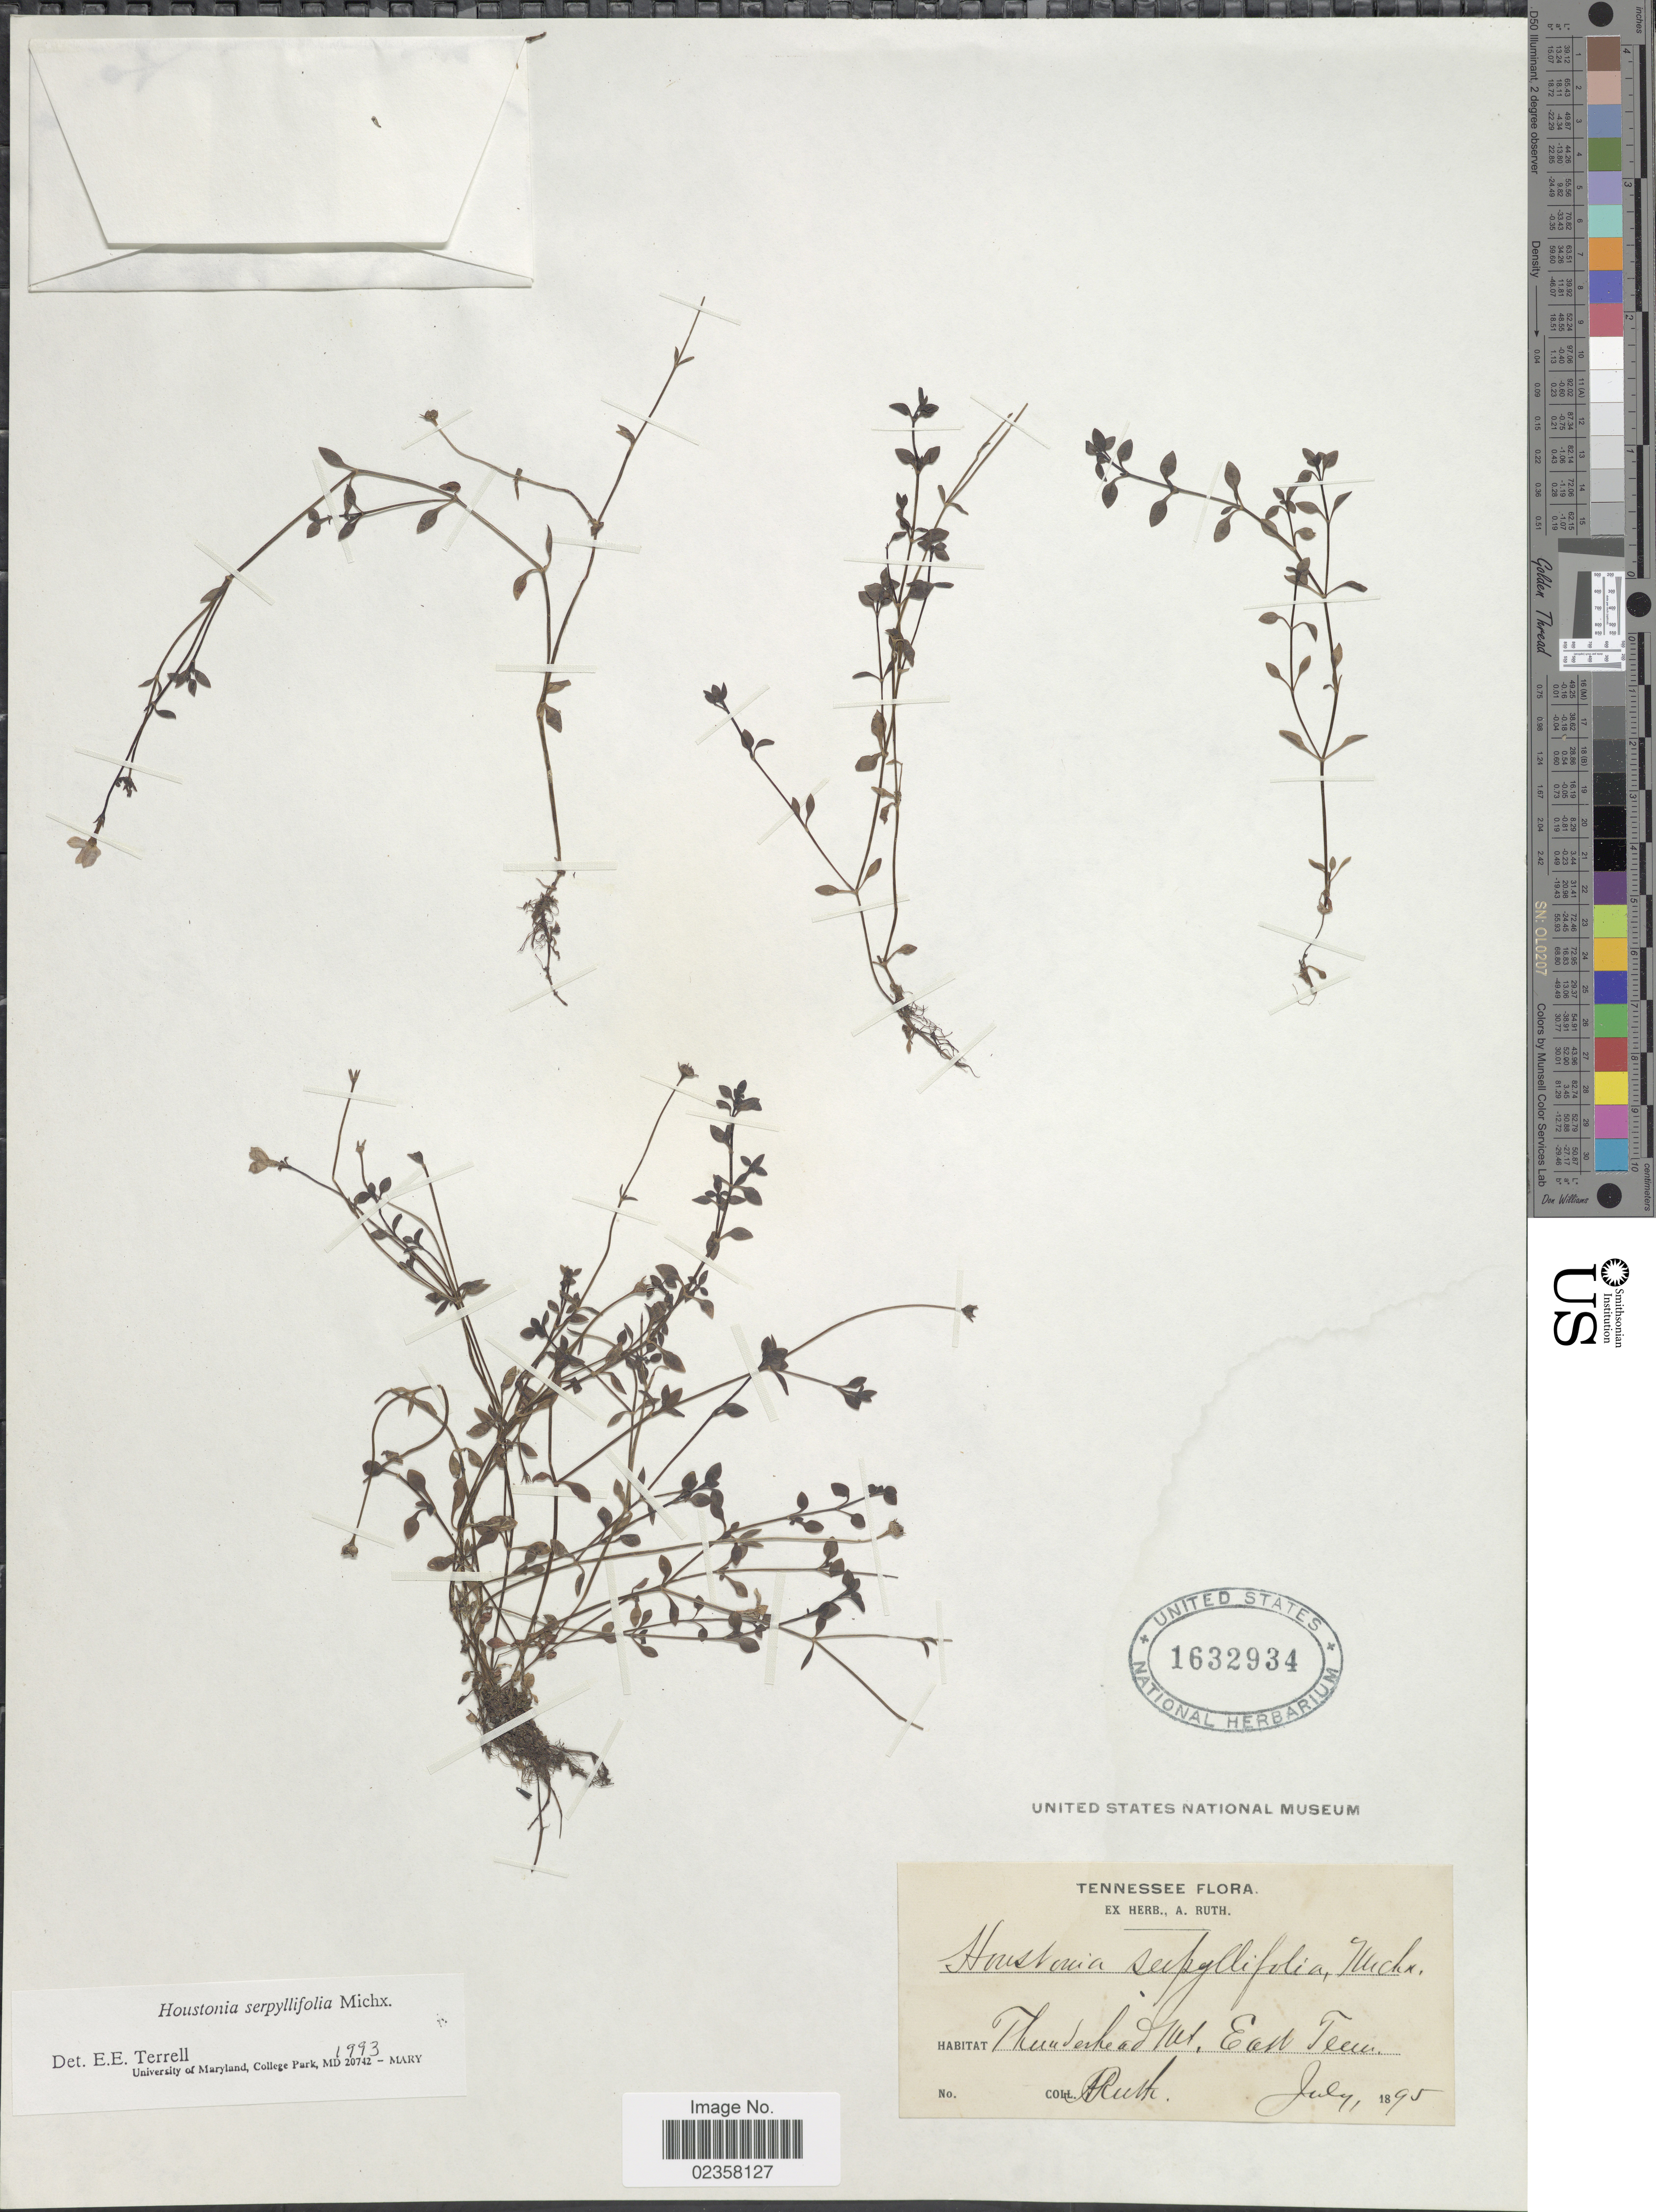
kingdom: Plantae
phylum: Tracheophyta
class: Magnoliopsida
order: Gentianales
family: Rubiaceae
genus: Houstonia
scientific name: Houstonia serpyllifolia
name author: Michx.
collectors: A. Ruth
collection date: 1895-07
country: United States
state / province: Tennessee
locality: Thunderhead Mt., East Tenn.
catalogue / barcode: US 1632934